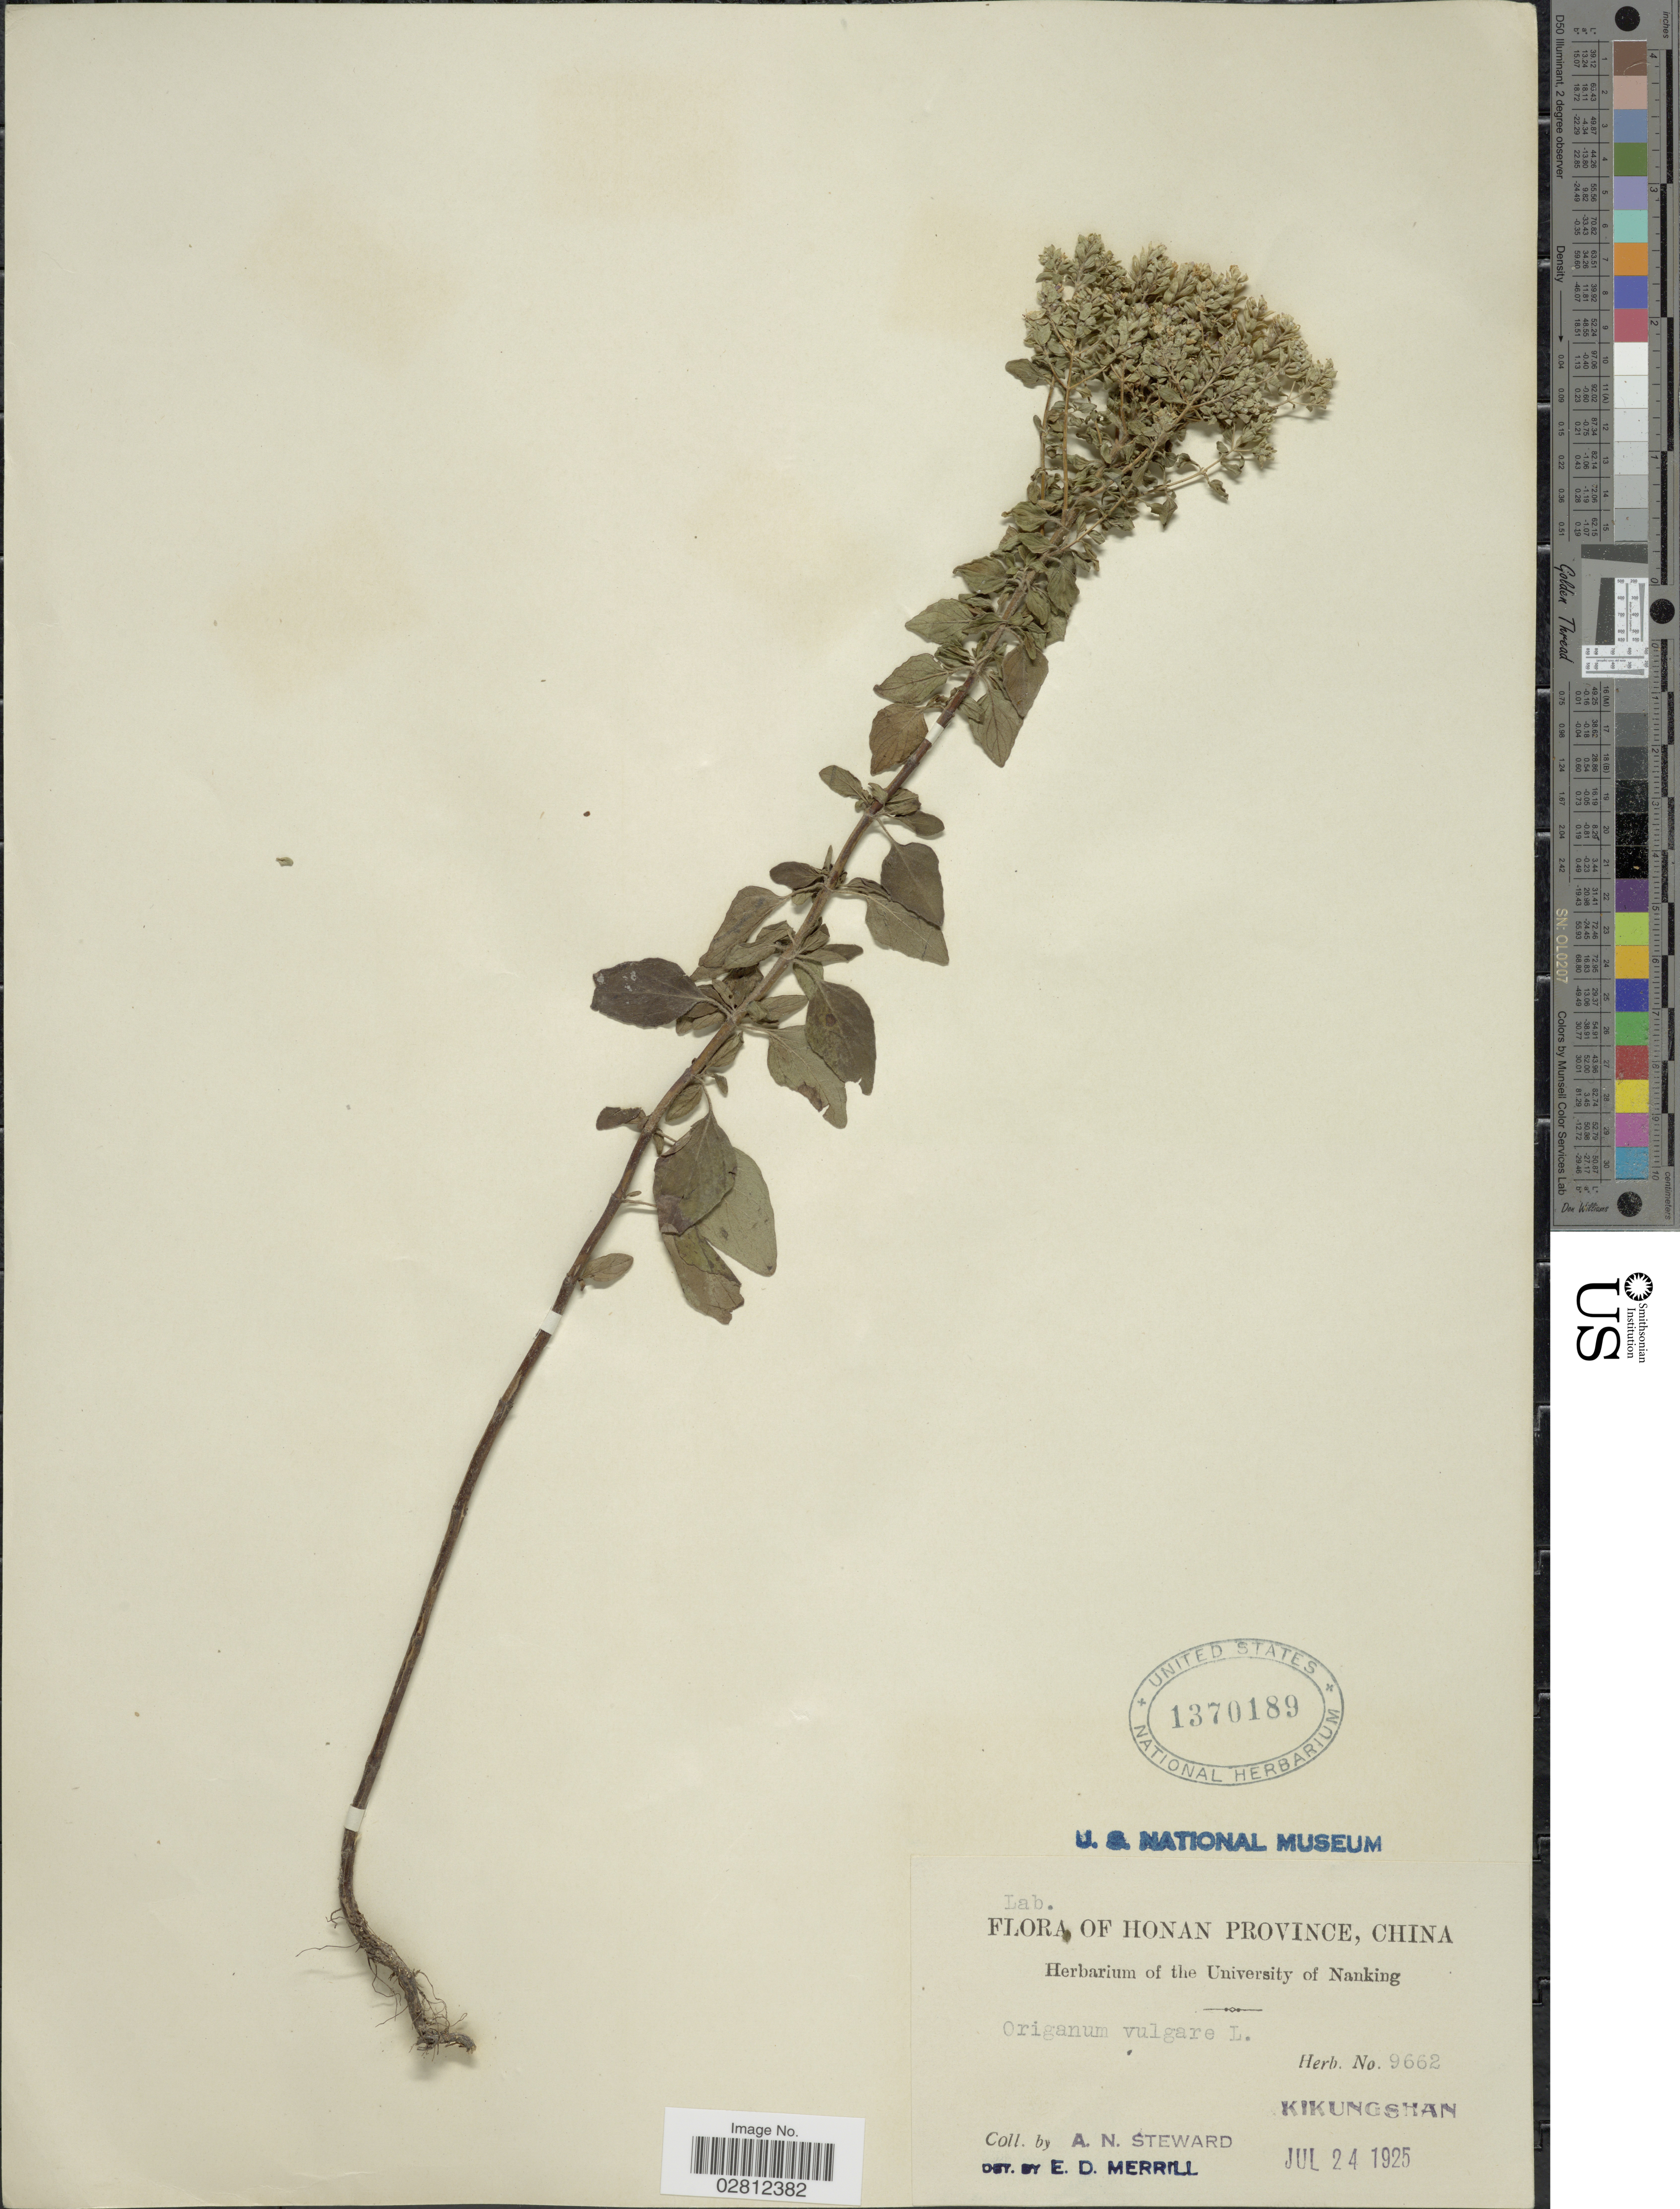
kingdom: Plantae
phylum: Tracheophyta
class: Magnoliopsida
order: Lamiales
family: Lamiaceae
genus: Origanum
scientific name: Origanum vulgare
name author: L.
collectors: A. N. Steward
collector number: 9662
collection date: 1925-07-24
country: China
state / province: Henan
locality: Honan Province, Kikungshan.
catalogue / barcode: US 1370189